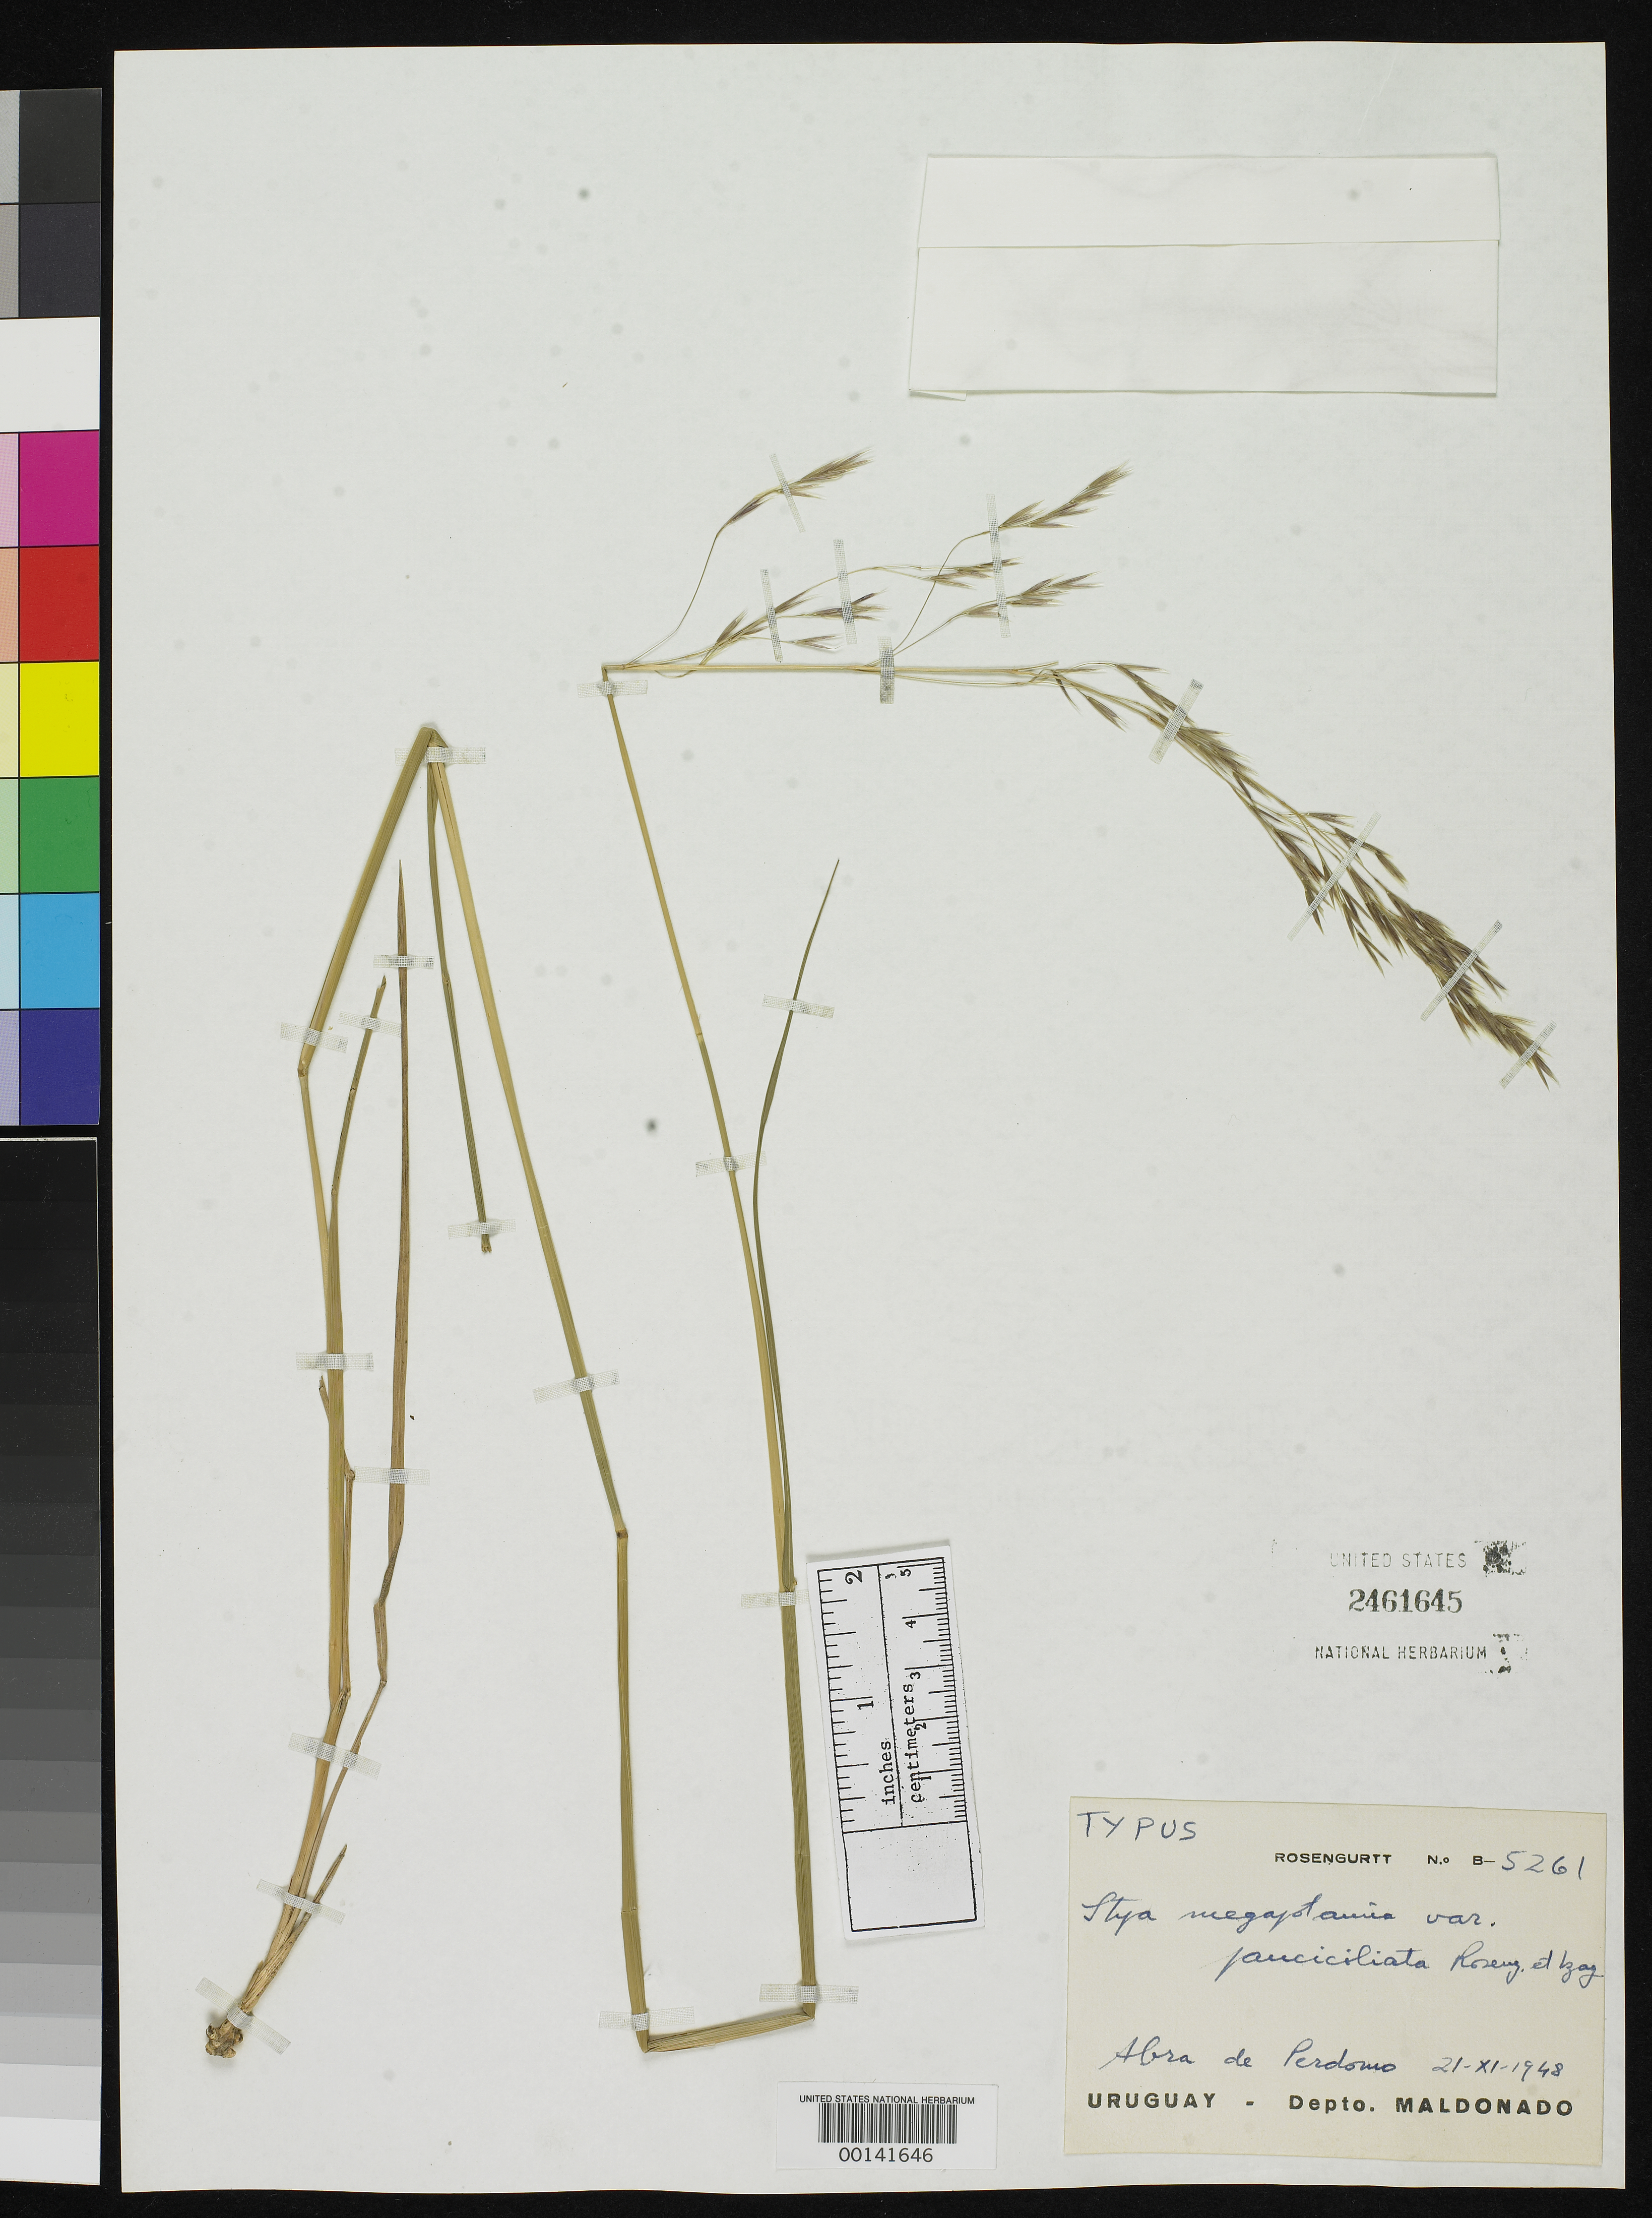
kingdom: Plantae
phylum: Tracheophyta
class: Liliopsida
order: Poales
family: Poaceae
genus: Stipa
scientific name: Stipa megapotamia var. pauciciliata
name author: Roseng. & Izag.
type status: Isotype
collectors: B. Rosengurtt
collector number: B 5261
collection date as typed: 21 Nov 1948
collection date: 1948-11-21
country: Uruguay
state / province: Maldonado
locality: Abra de Perdomo.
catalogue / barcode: US 2461645